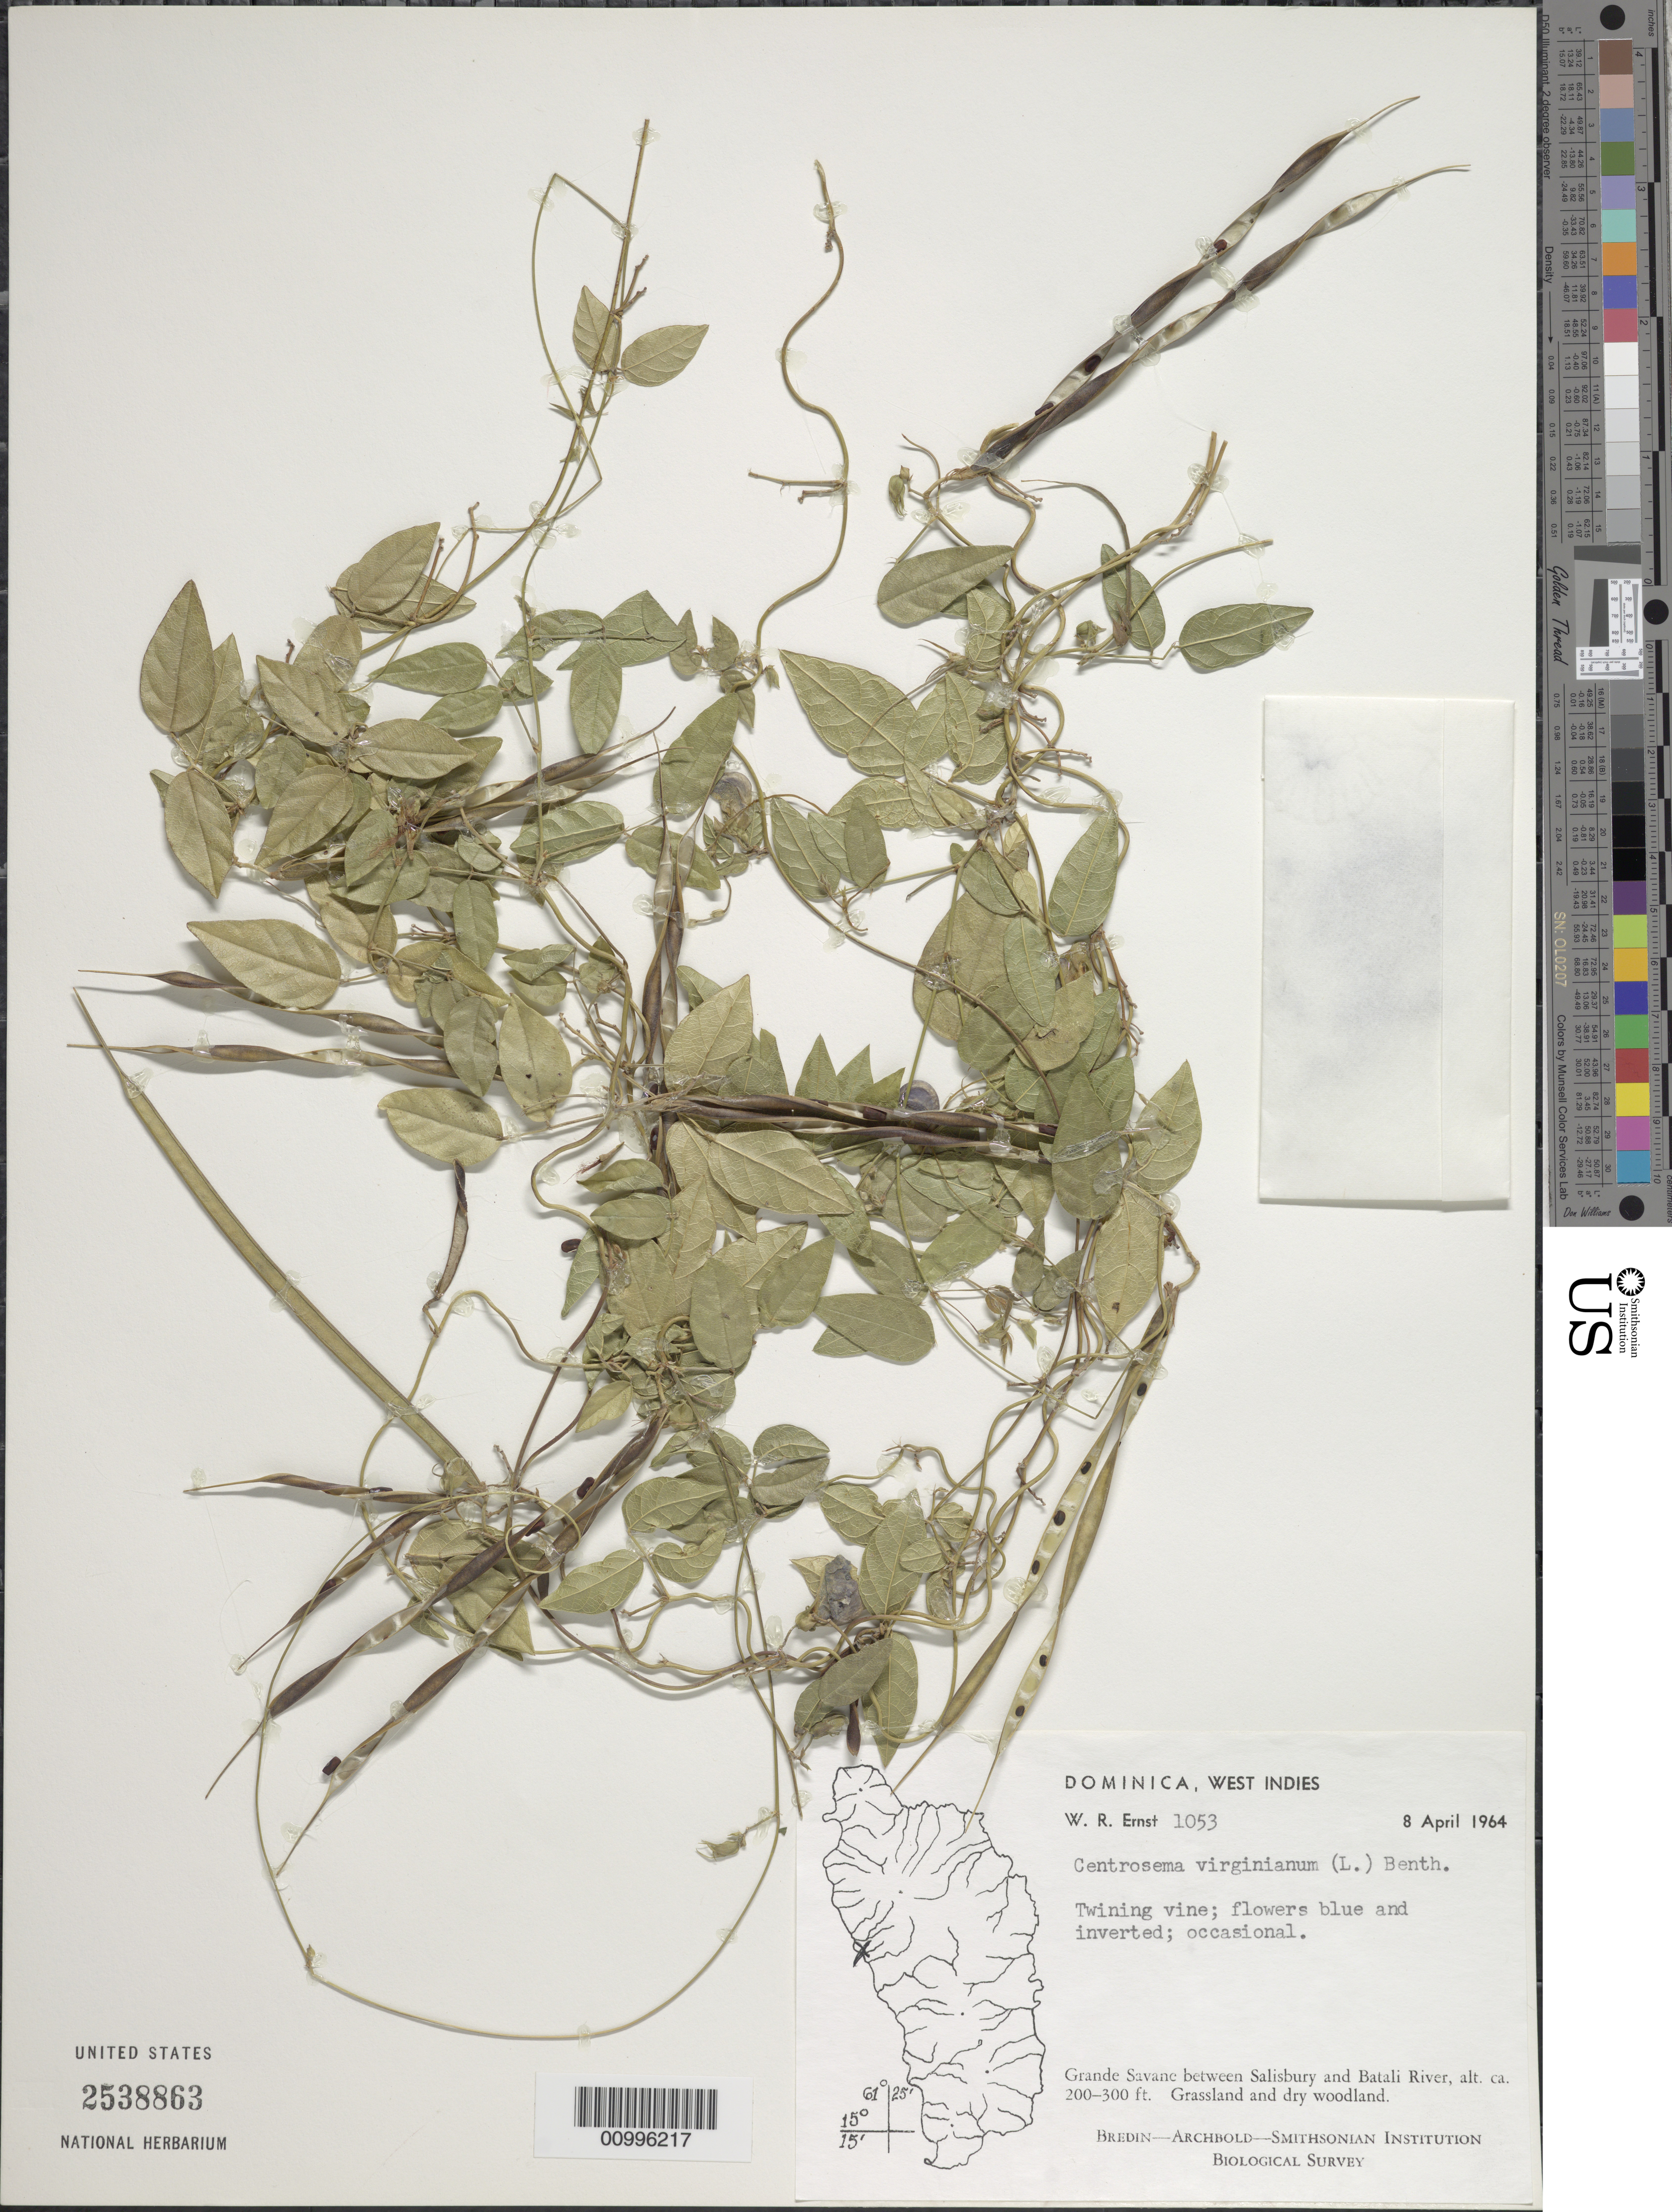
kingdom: Plantae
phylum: Tracheophyta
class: Magnoliopsida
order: Fabales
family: Fabaceae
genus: Centrosema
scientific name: Centrosema virginianum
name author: (L.) Benth.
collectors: W. R. Ernst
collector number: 1053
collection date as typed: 08 Apr 1964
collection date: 1964-04-08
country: Dominica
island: Dominica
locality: Twining vine with blue flowers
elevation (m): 61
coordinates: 0 N, 0 E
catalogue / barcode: US 2538863